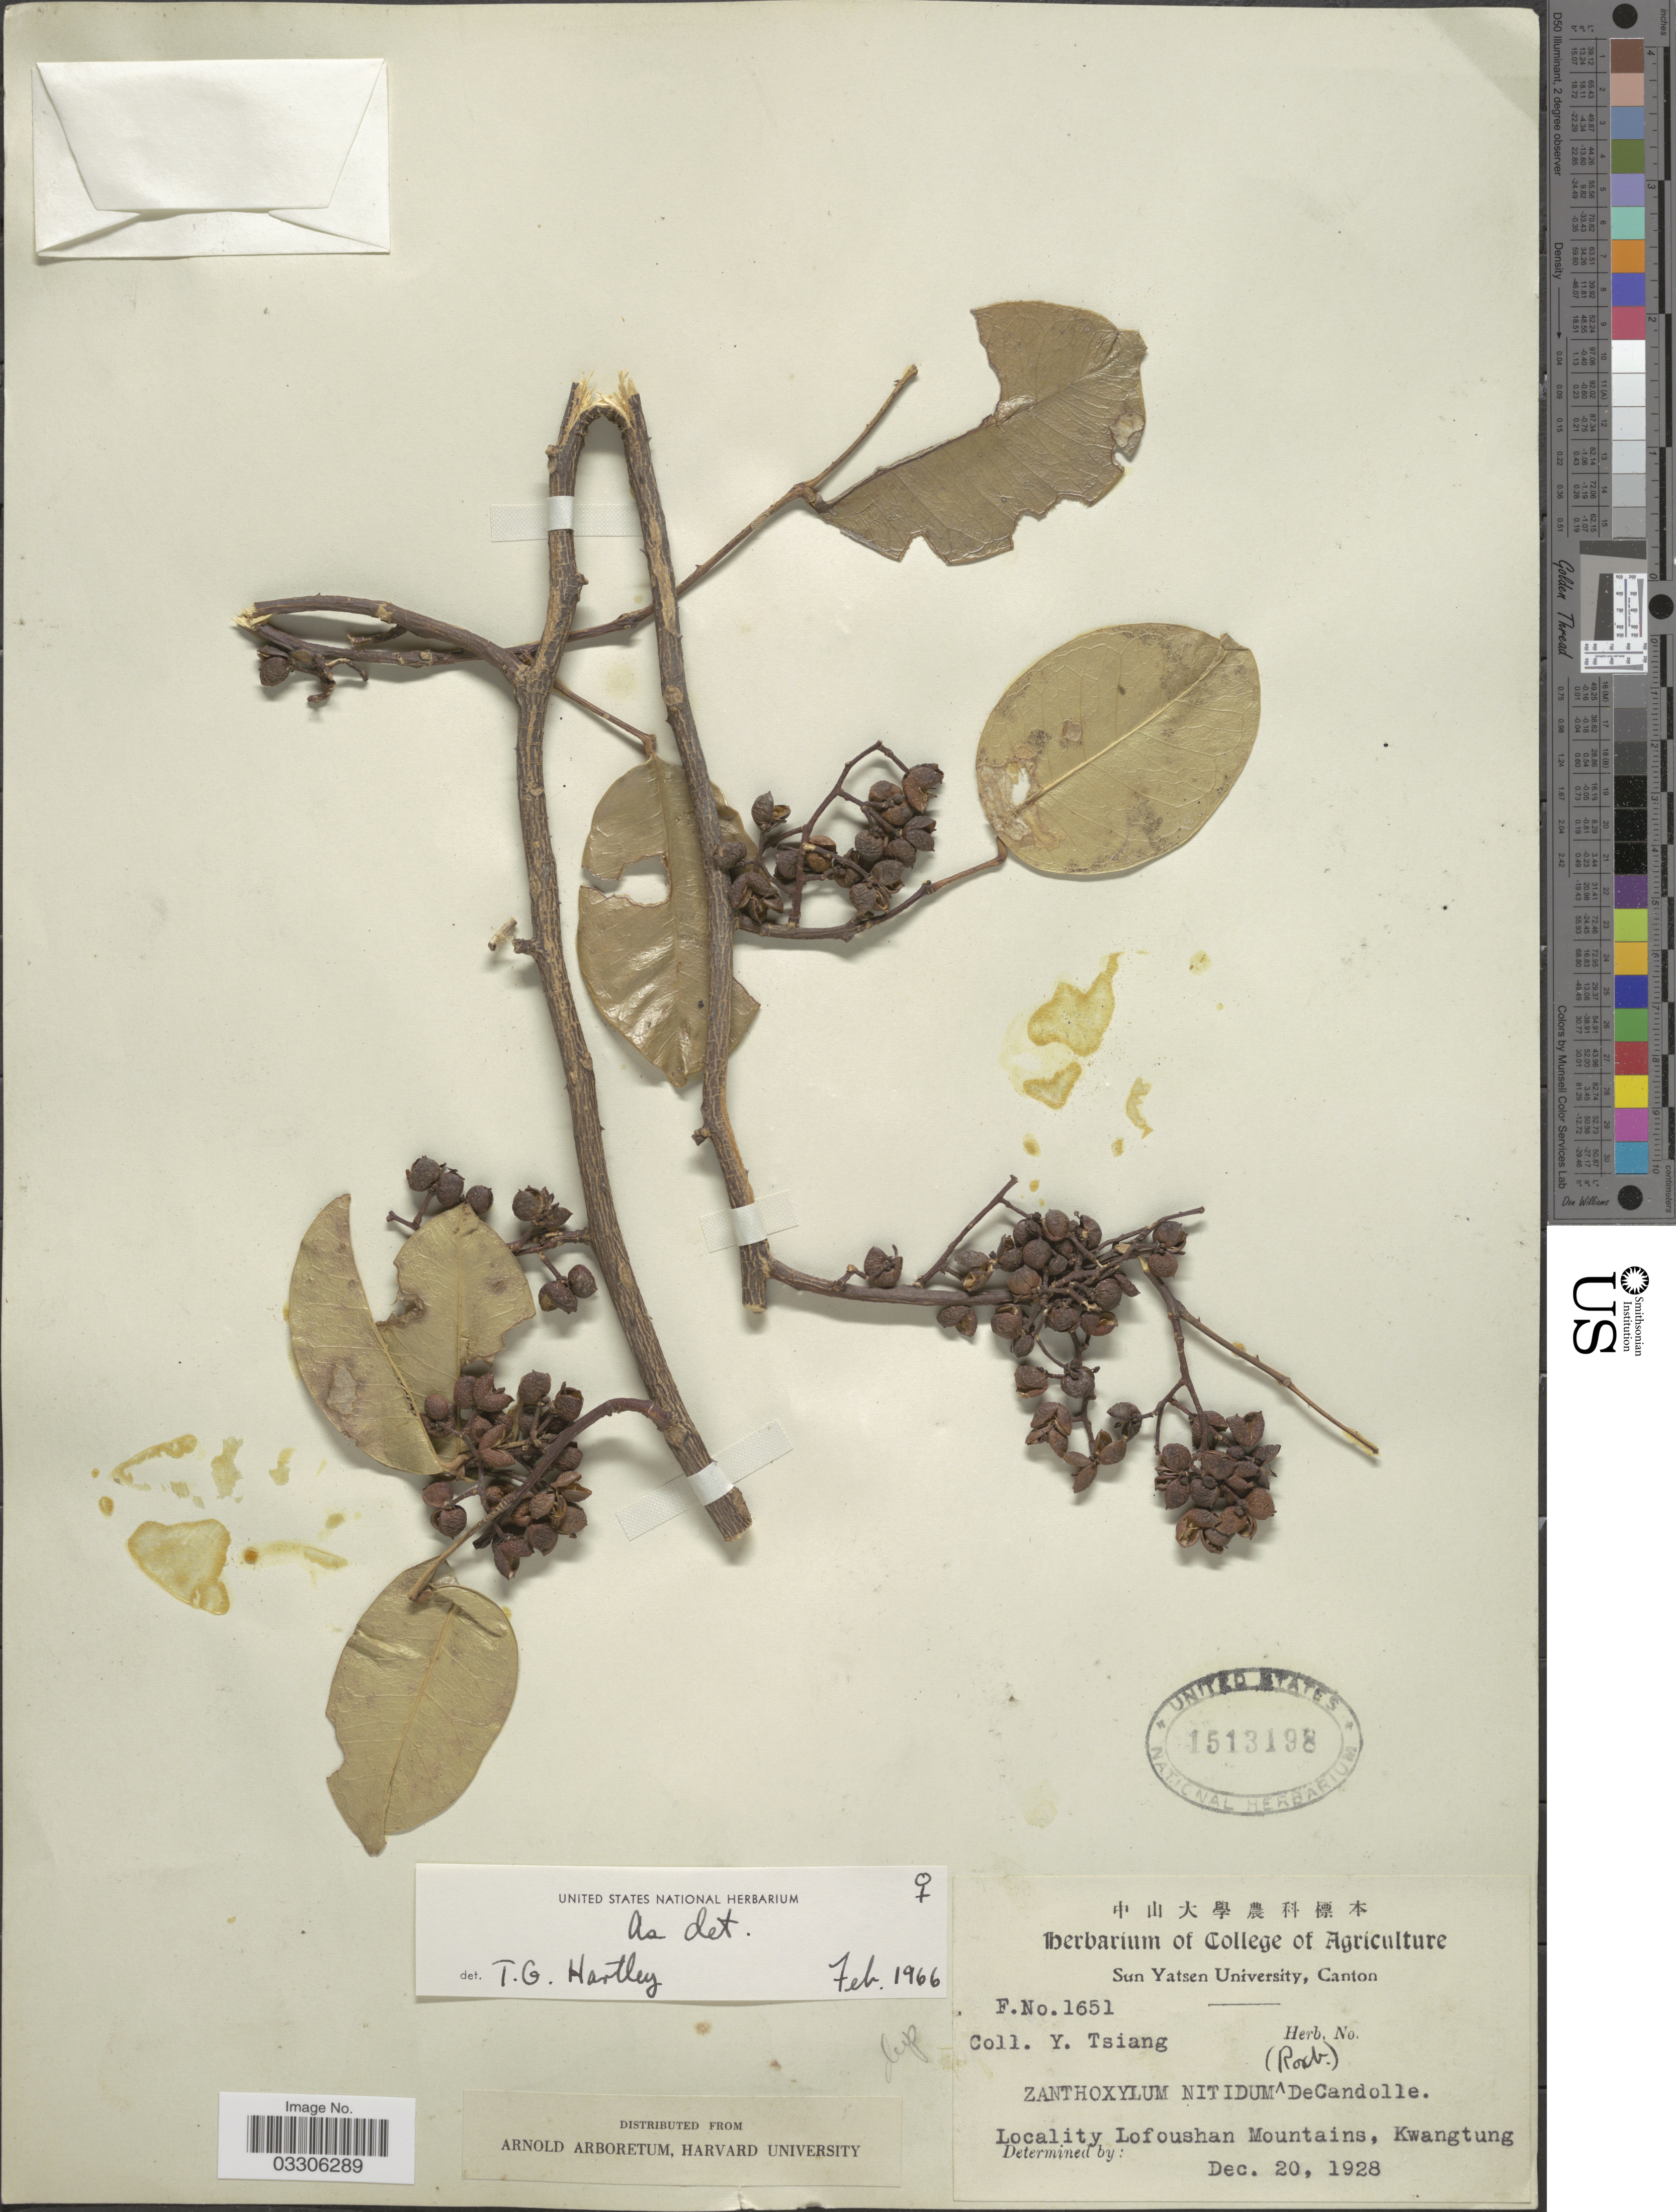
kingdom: Plantae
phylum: Tracheophyta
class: Magnoliopsida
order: Sapindales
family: Rutaceae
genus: Zanthoxylum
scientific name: Zanthoxylum nitidum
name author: Bunge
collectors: Y. Tsiang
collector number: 1651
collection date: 1928-12-20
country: China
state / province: Guangdong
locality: Lofoushan Mountains, Kwangtung.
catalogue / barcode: US 1513198